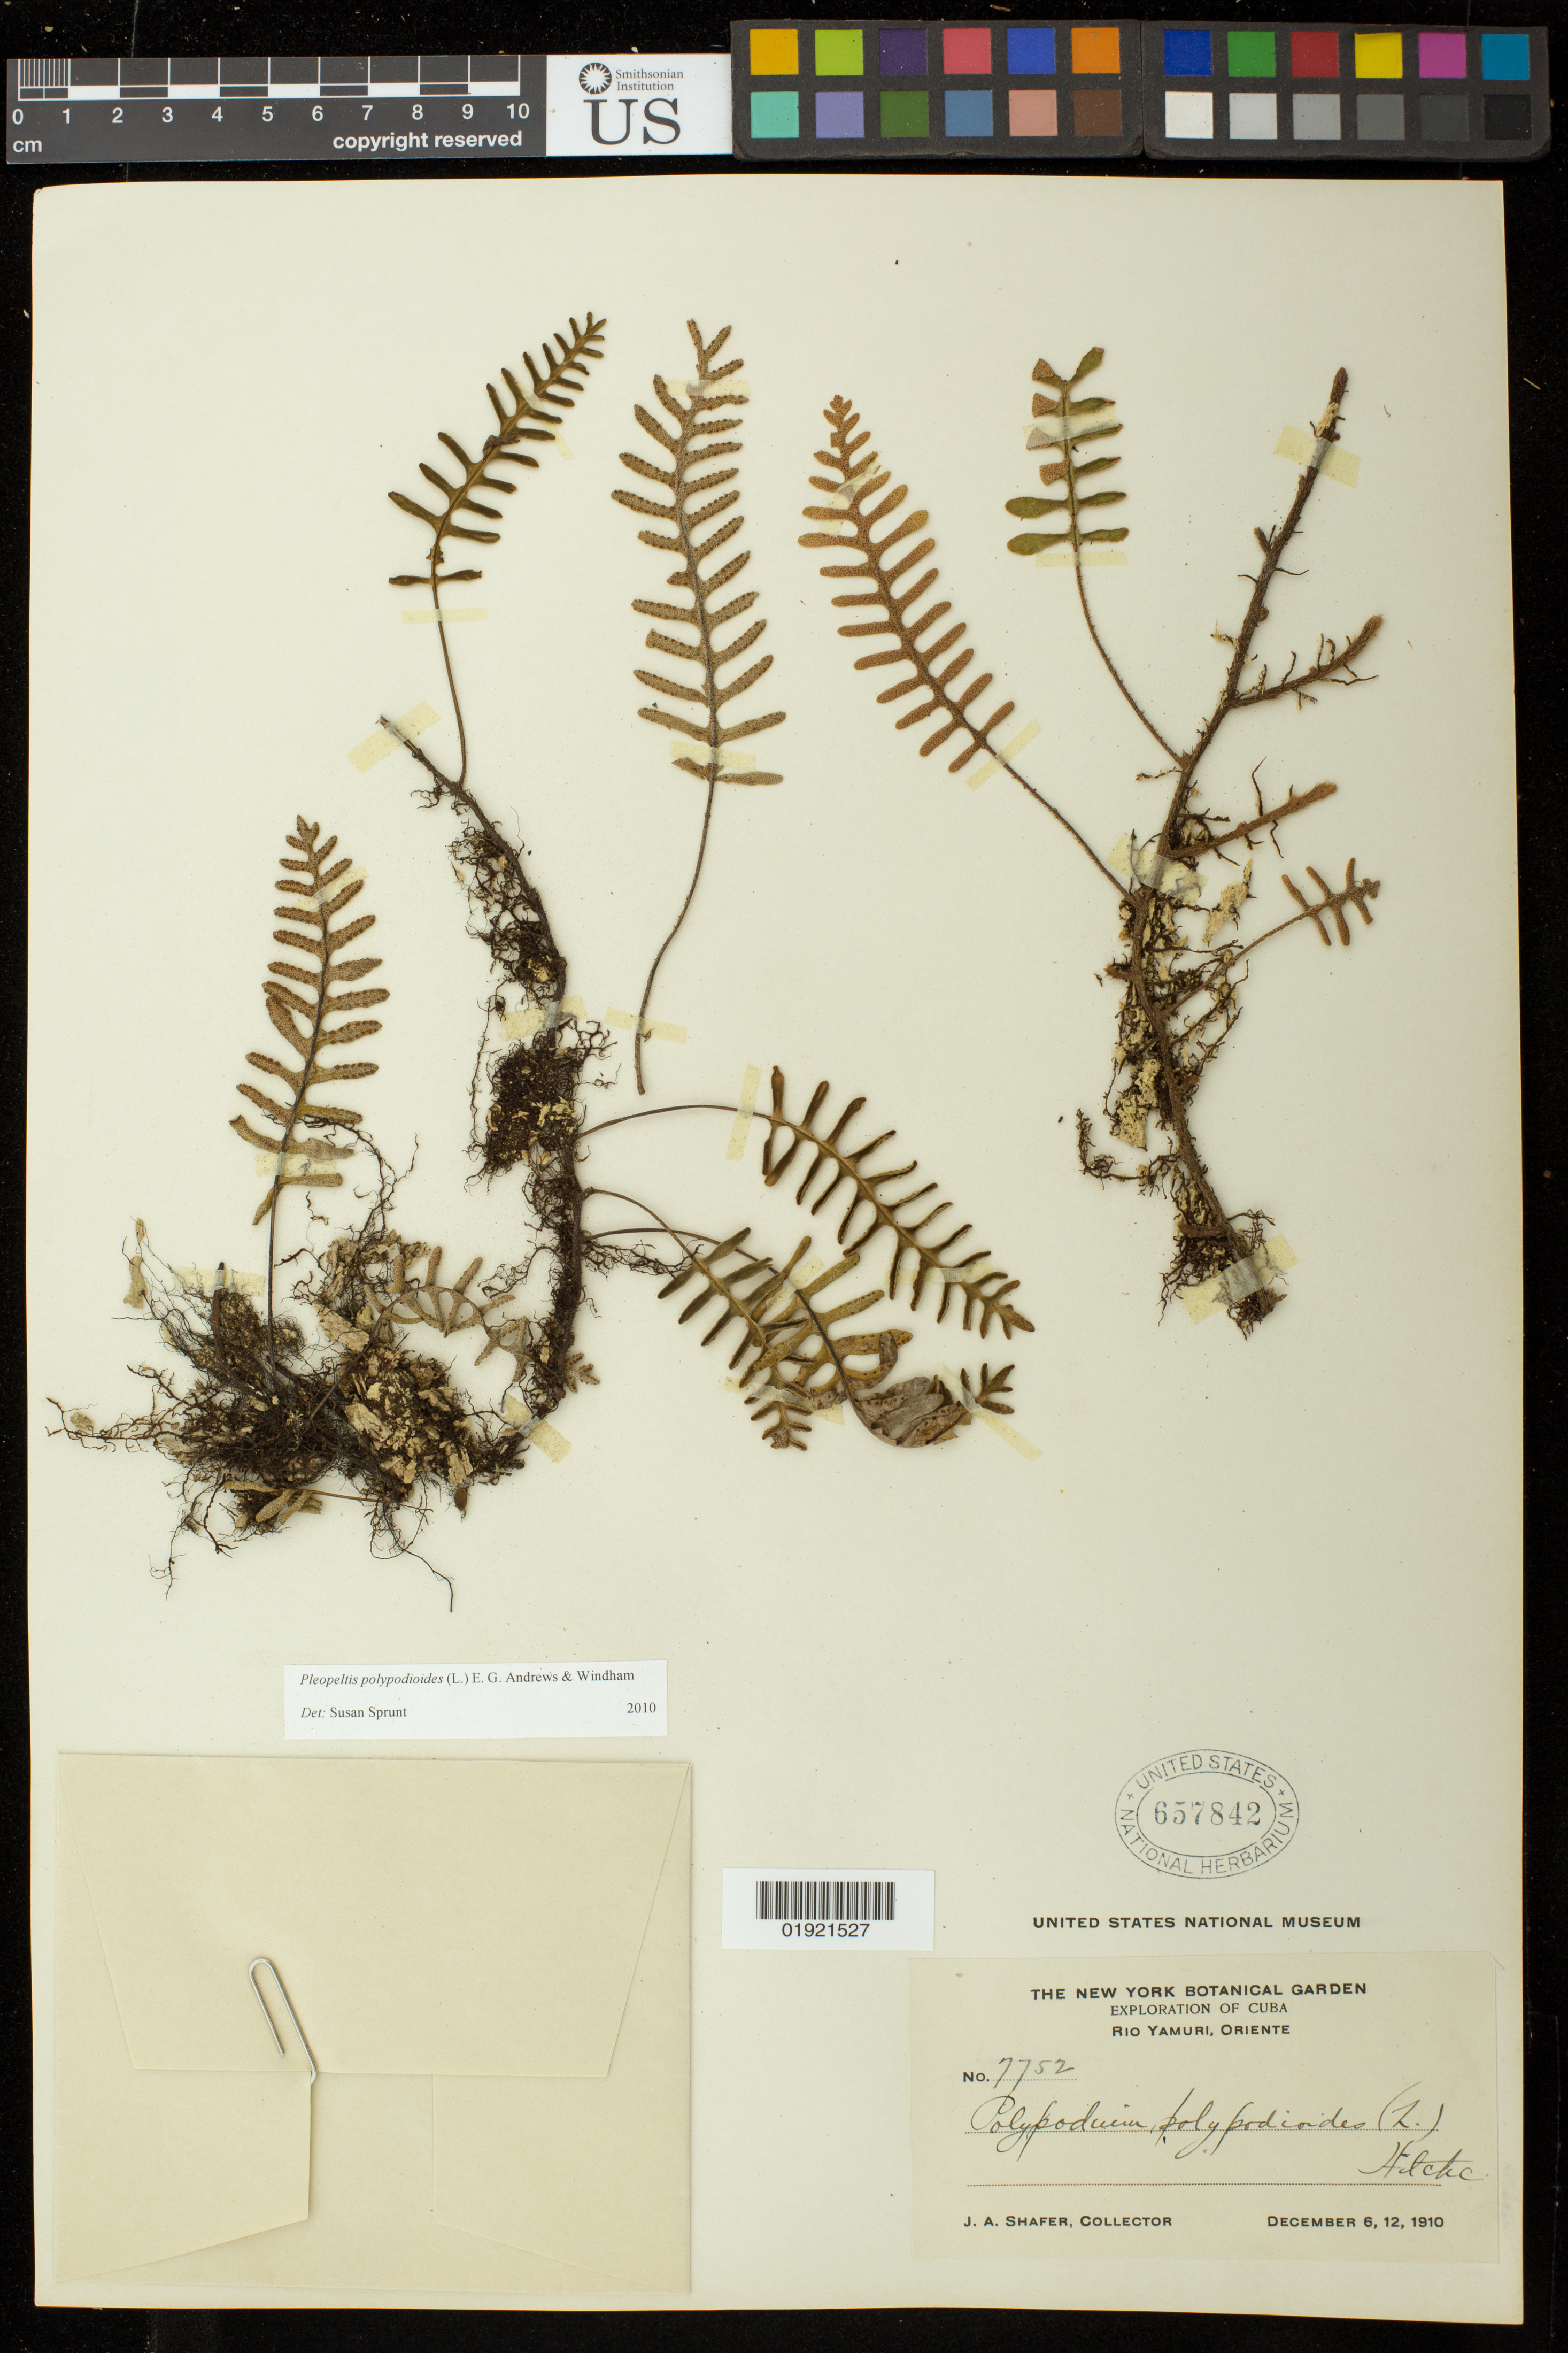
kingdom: Plantae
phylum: Tracheophyta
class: Polypodiopsida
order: Polypodiales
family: Polypodiaceae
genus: Pleopeltis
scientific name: Pleopeltis polypodioides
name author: (L.) E.G. Andrews & Windham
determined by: Sprunt, S. V.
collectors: J. A. Shafer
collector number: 7752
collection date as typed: December 6,12, 1910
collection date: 1910-12-06,1910-12-12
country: Cuba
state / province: Oriente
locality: Rio Yamuri, Oriente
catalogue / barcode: US 657842